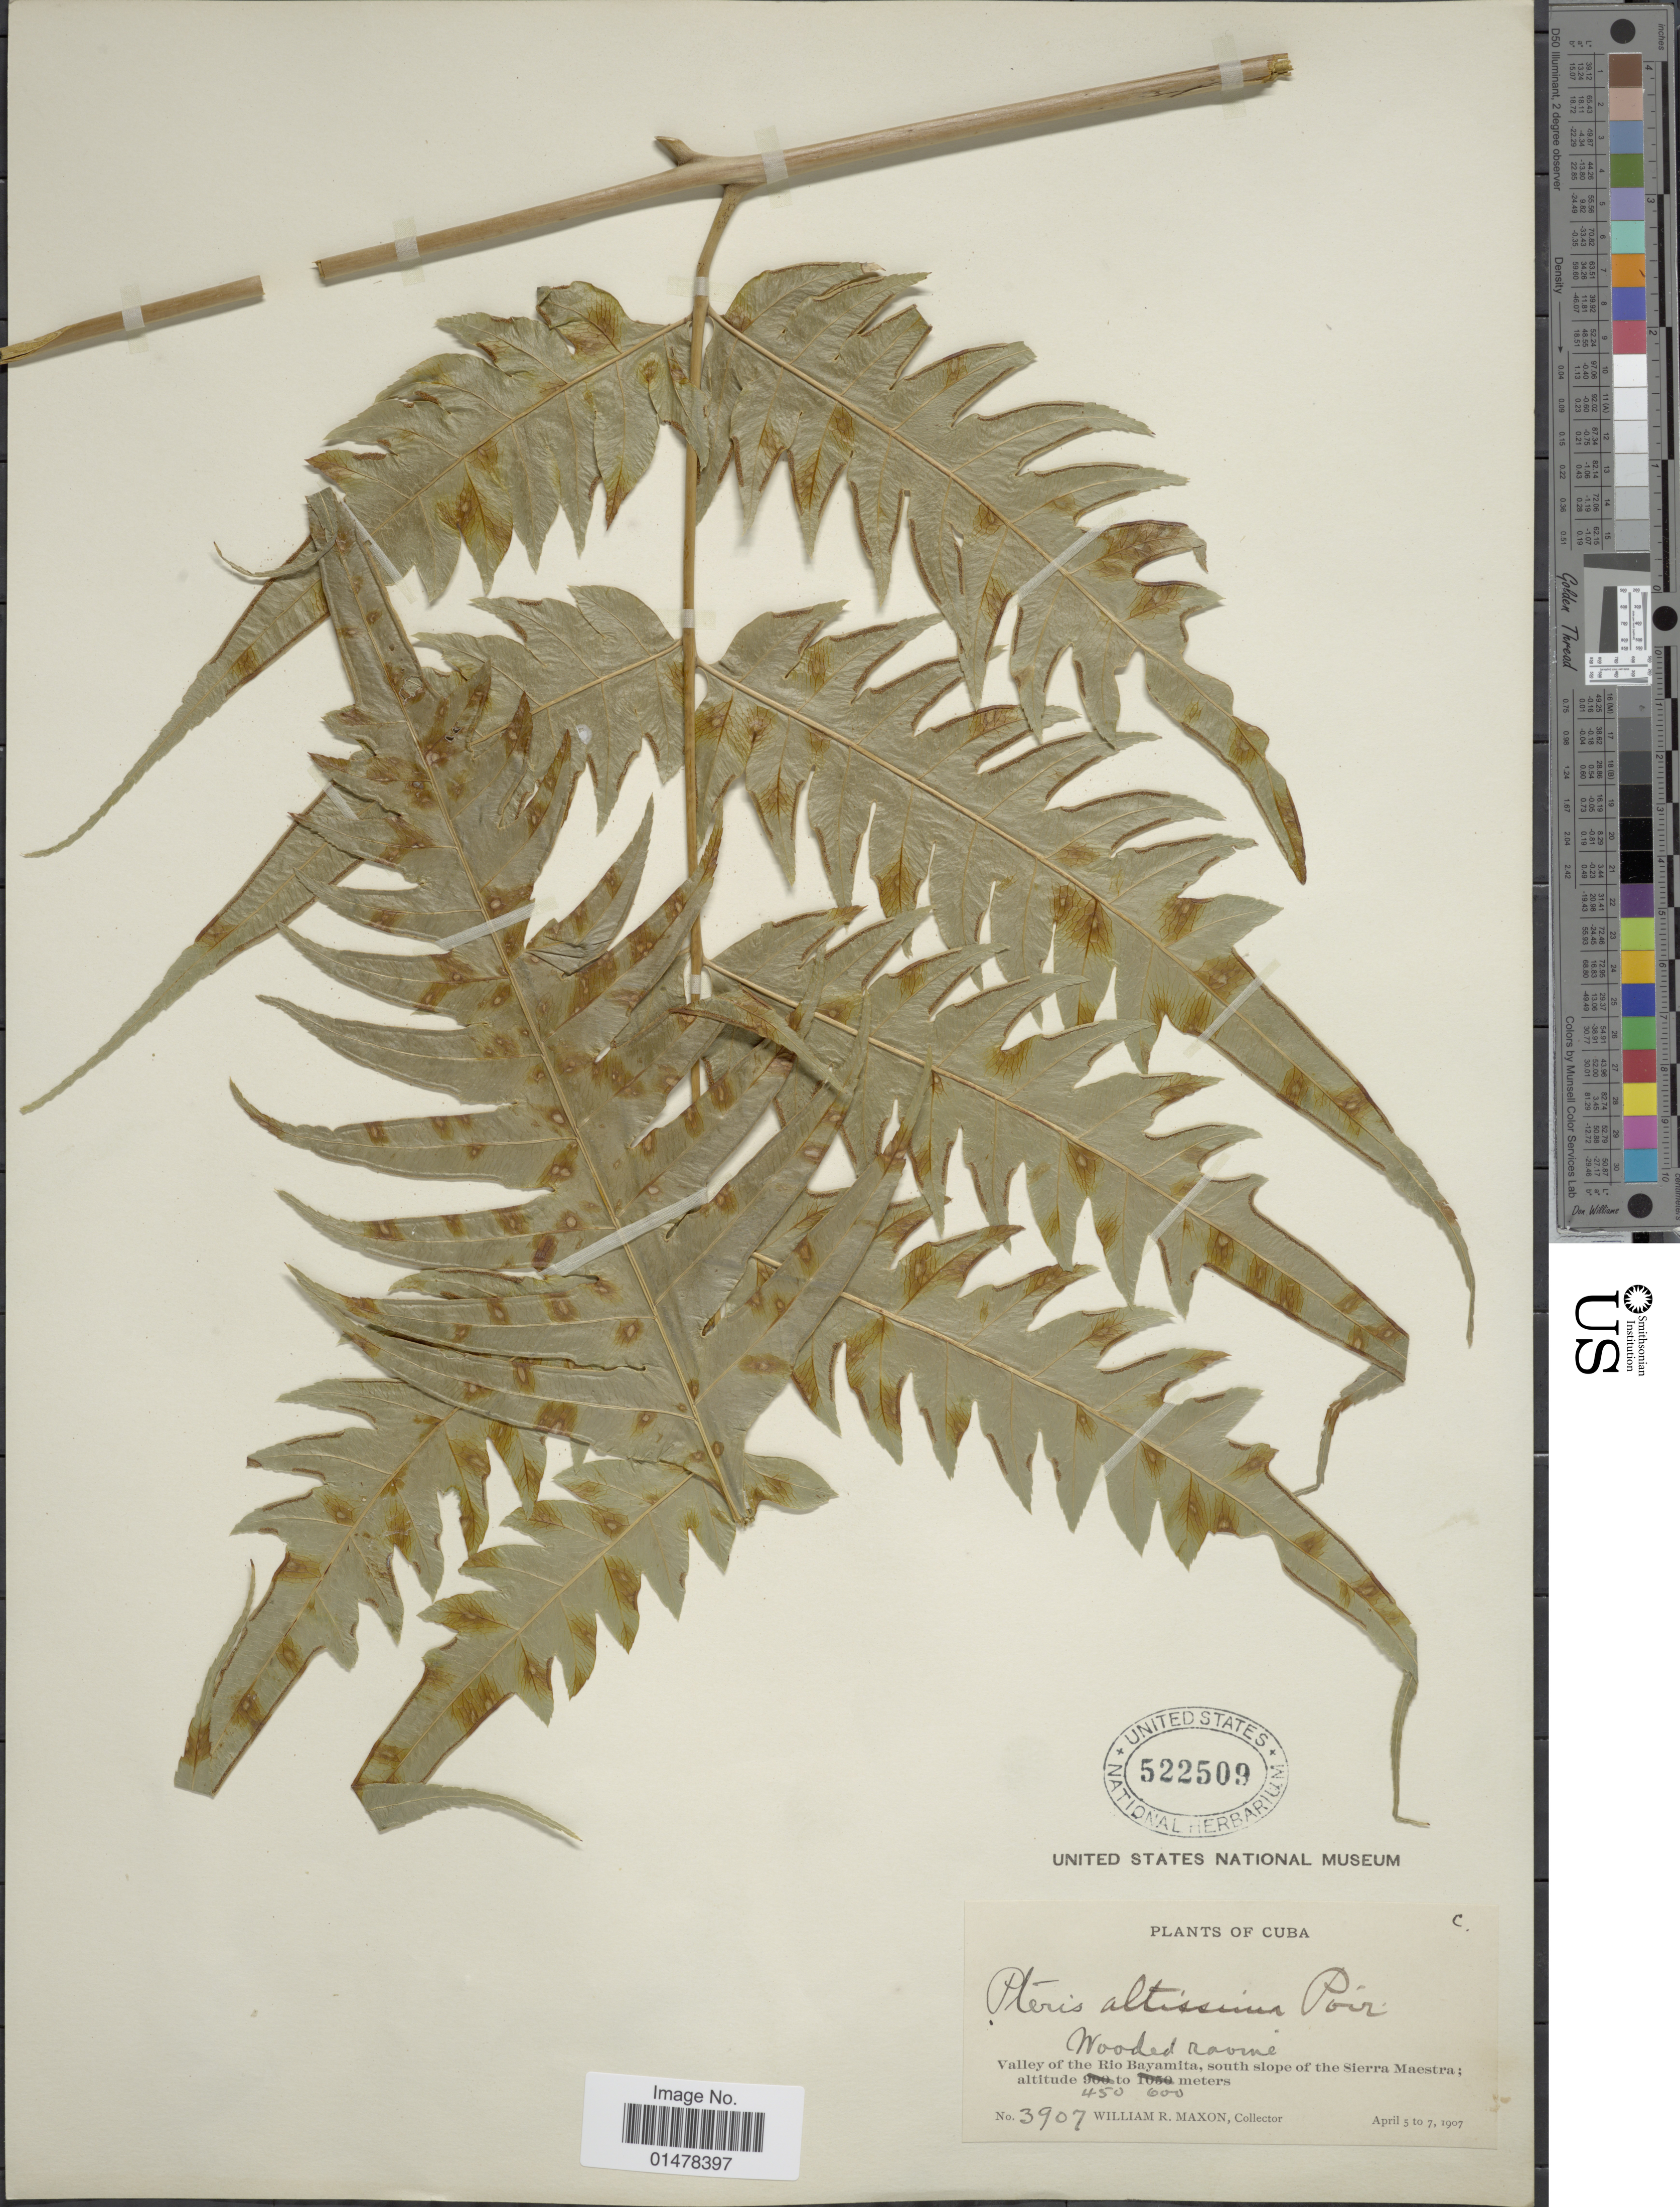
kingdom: Plantae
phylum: Tracheophyta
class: Polypodiopsida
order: Polypodiales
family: Pteridaceae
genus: Pteris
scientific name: Pteris altissima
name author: Poir.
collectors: W. R. Maxon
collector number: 3907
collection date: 1907-04-05/1907-04-07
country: Cuba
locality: Plants of Cuba, Valley of the Rio Bayamita, south slope of the Sierra Maestra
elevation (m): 450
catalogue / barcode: US 522509